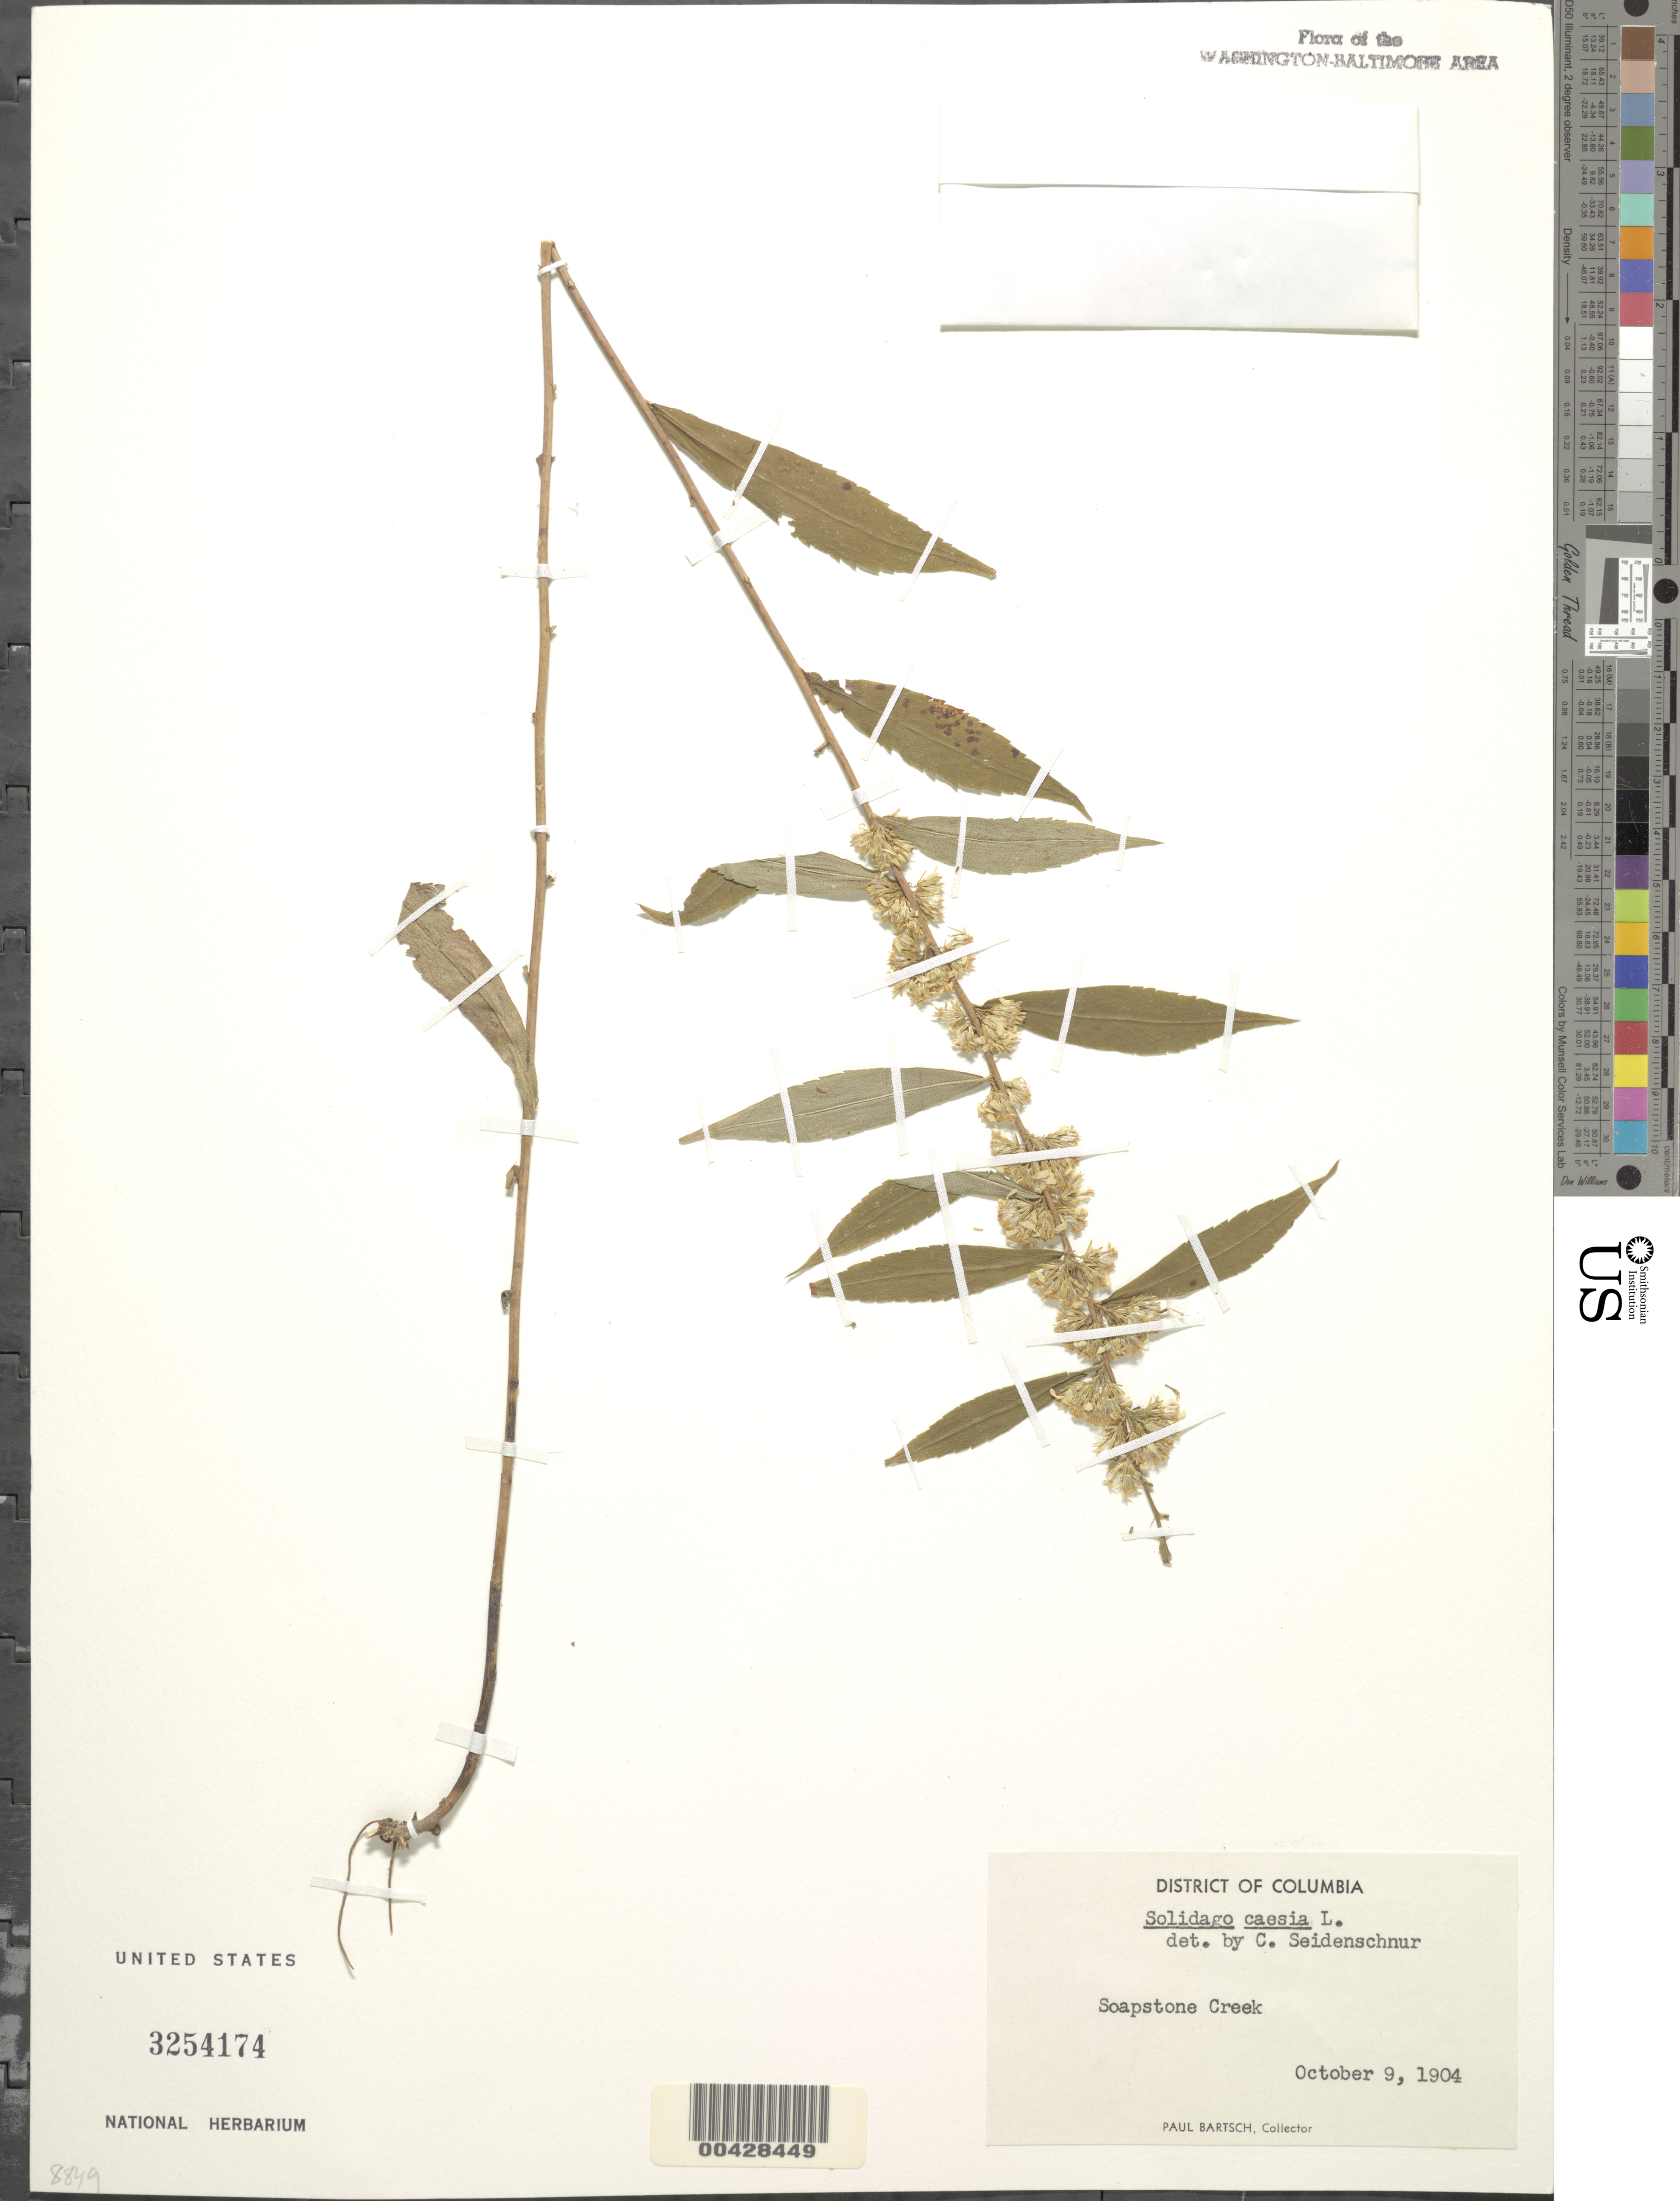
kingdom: Plantae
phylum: Tracheophyta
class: Magnoliopsida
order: Asterales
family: Asteraceae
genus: Werneria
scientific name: Werneria glaberrima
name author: Phil.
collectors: P. Bartsch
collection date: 1904-10-09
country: United States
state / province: District of Columbia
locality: Soapstone Creek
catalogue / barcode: US 3254174